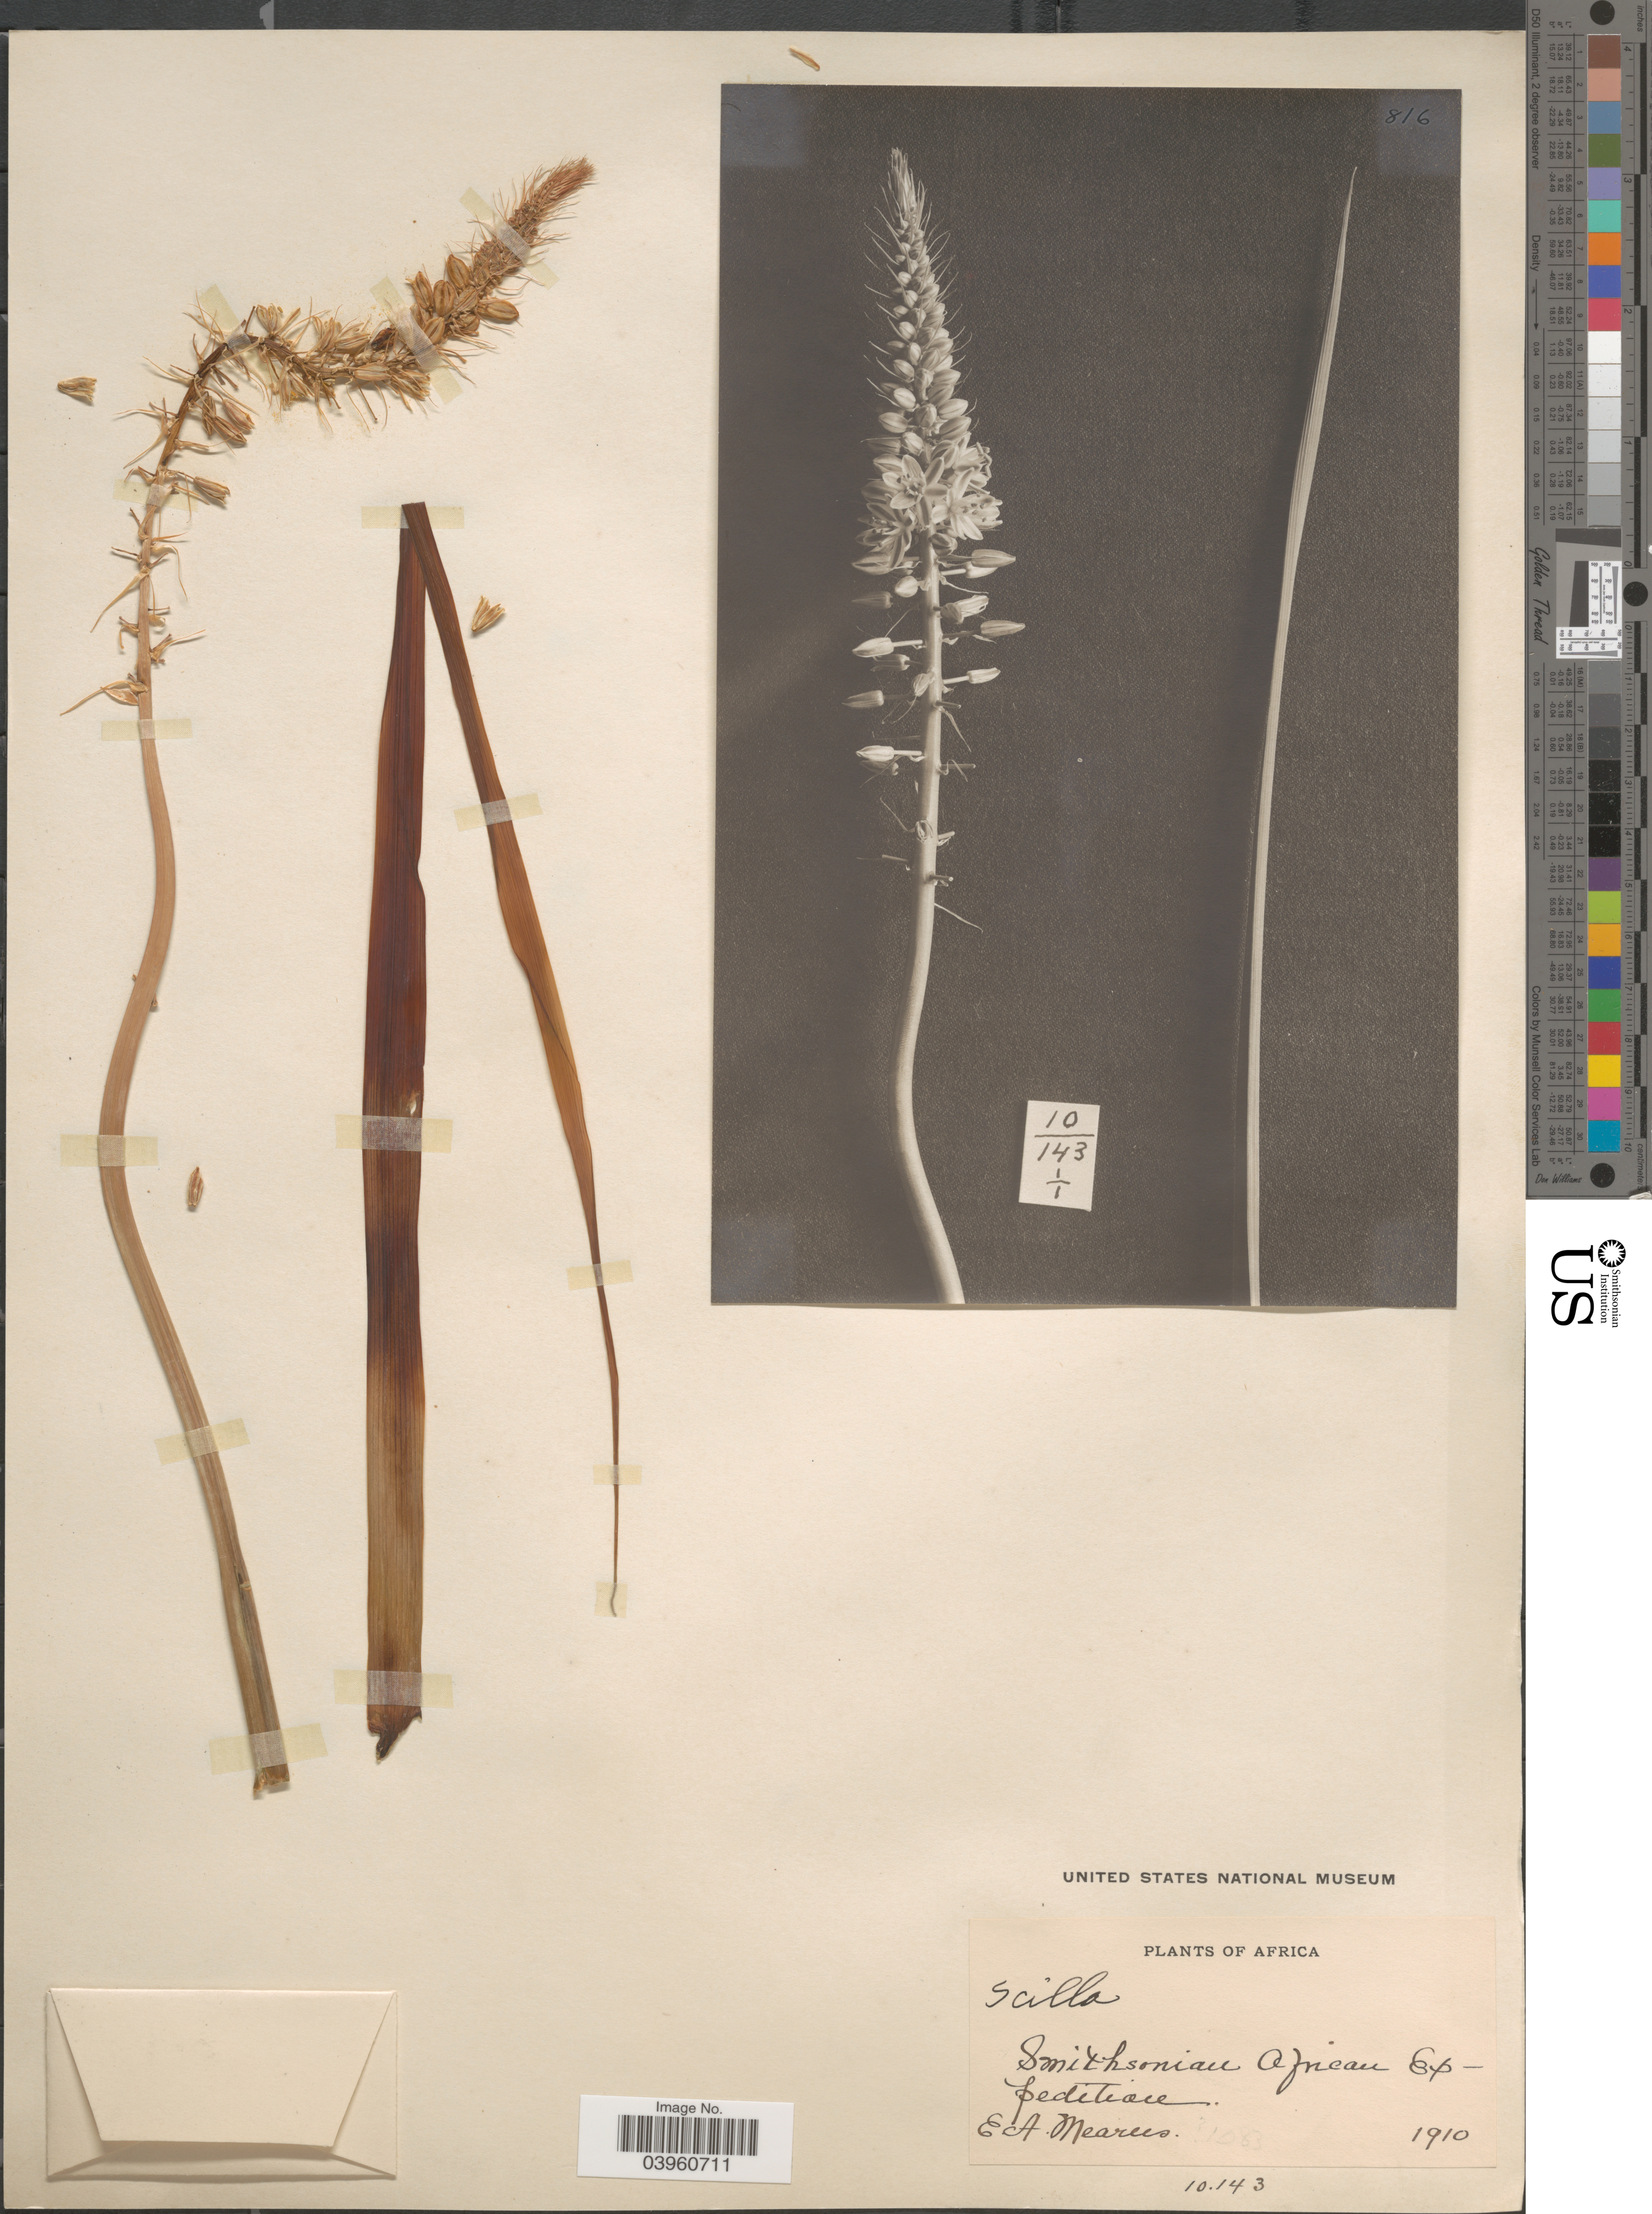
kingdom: Plantae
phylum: Tracheophyta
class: Liliopsida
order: Asparagales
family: Asparagaceae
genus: Scilla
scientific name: Scilla sp.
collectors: E. A. Mearns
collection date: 1910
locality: Africa. Smithsonian African Expedition.